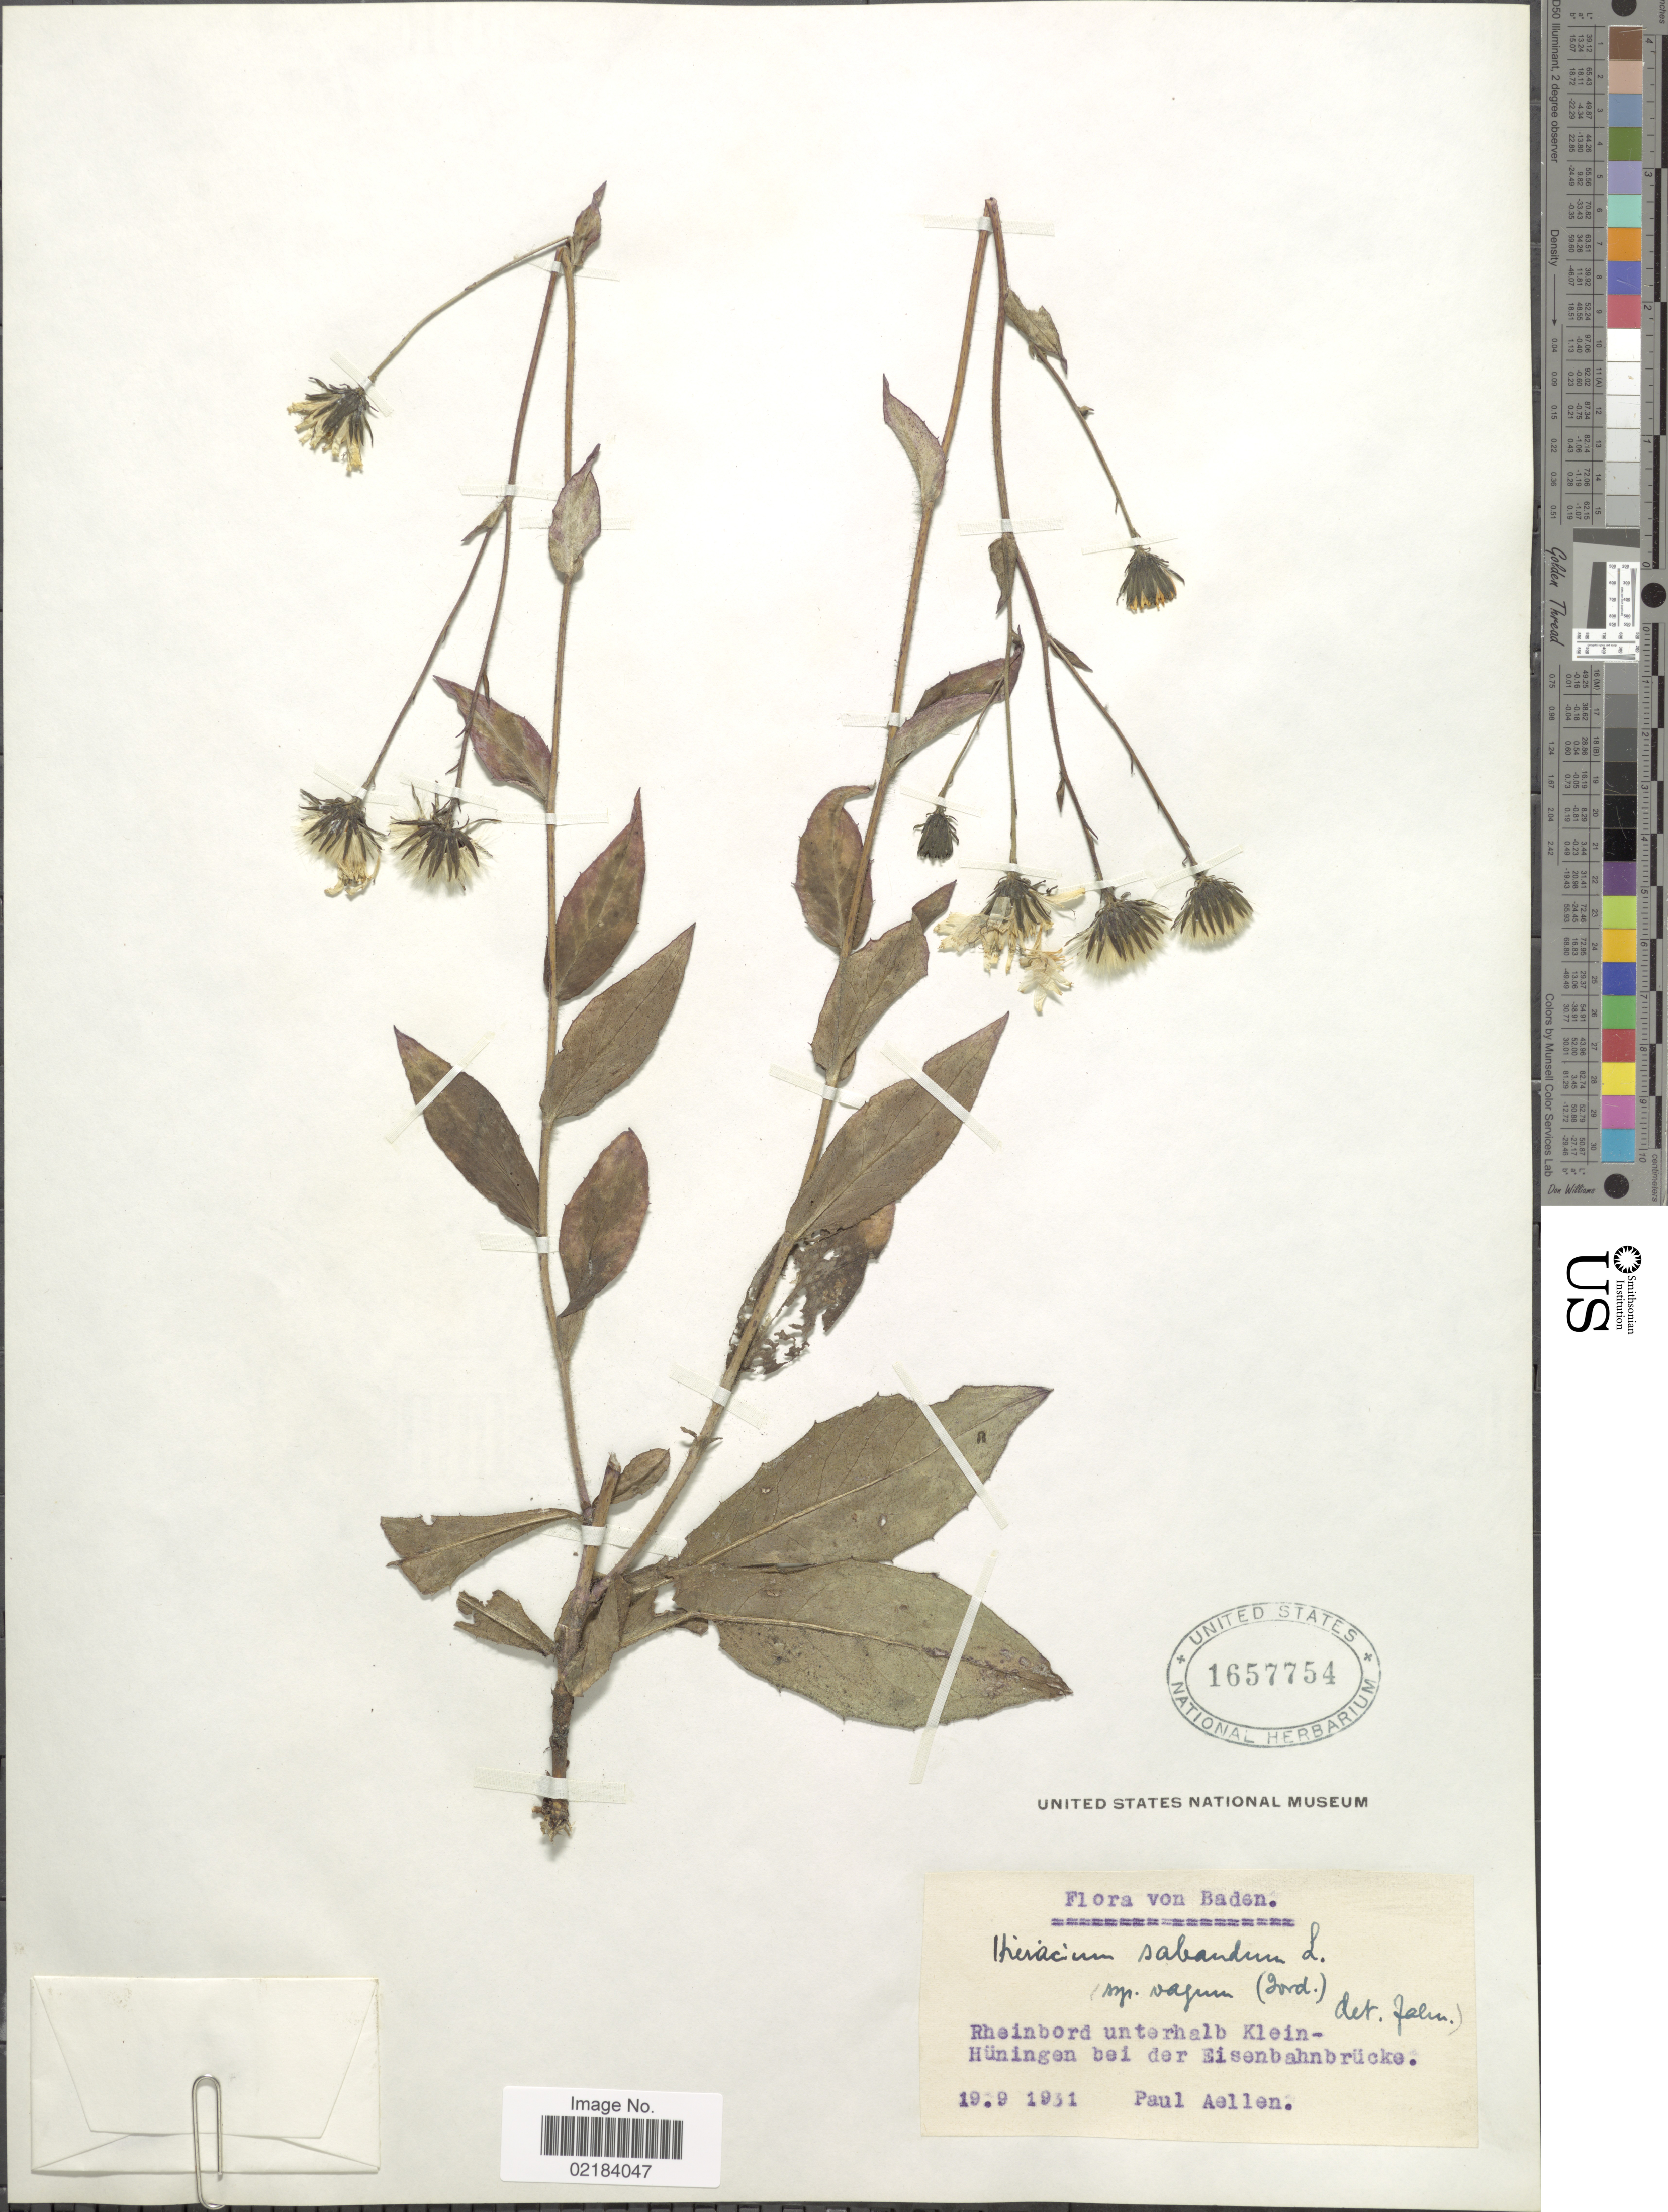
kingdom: Plantae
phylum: Tracheophyta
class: Magnoliopsida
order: Asterales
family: Asteraceae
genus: Hieracium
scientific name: Hieracium sabaudum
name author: L.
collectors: P. Aellen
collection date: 1931-09-19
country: Germany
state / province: Baden-Württemberg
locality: Baden, Rheinbord unterhalb Klein-Hüningen bei der Eisenbahnbrücke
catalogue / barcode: US 1657754